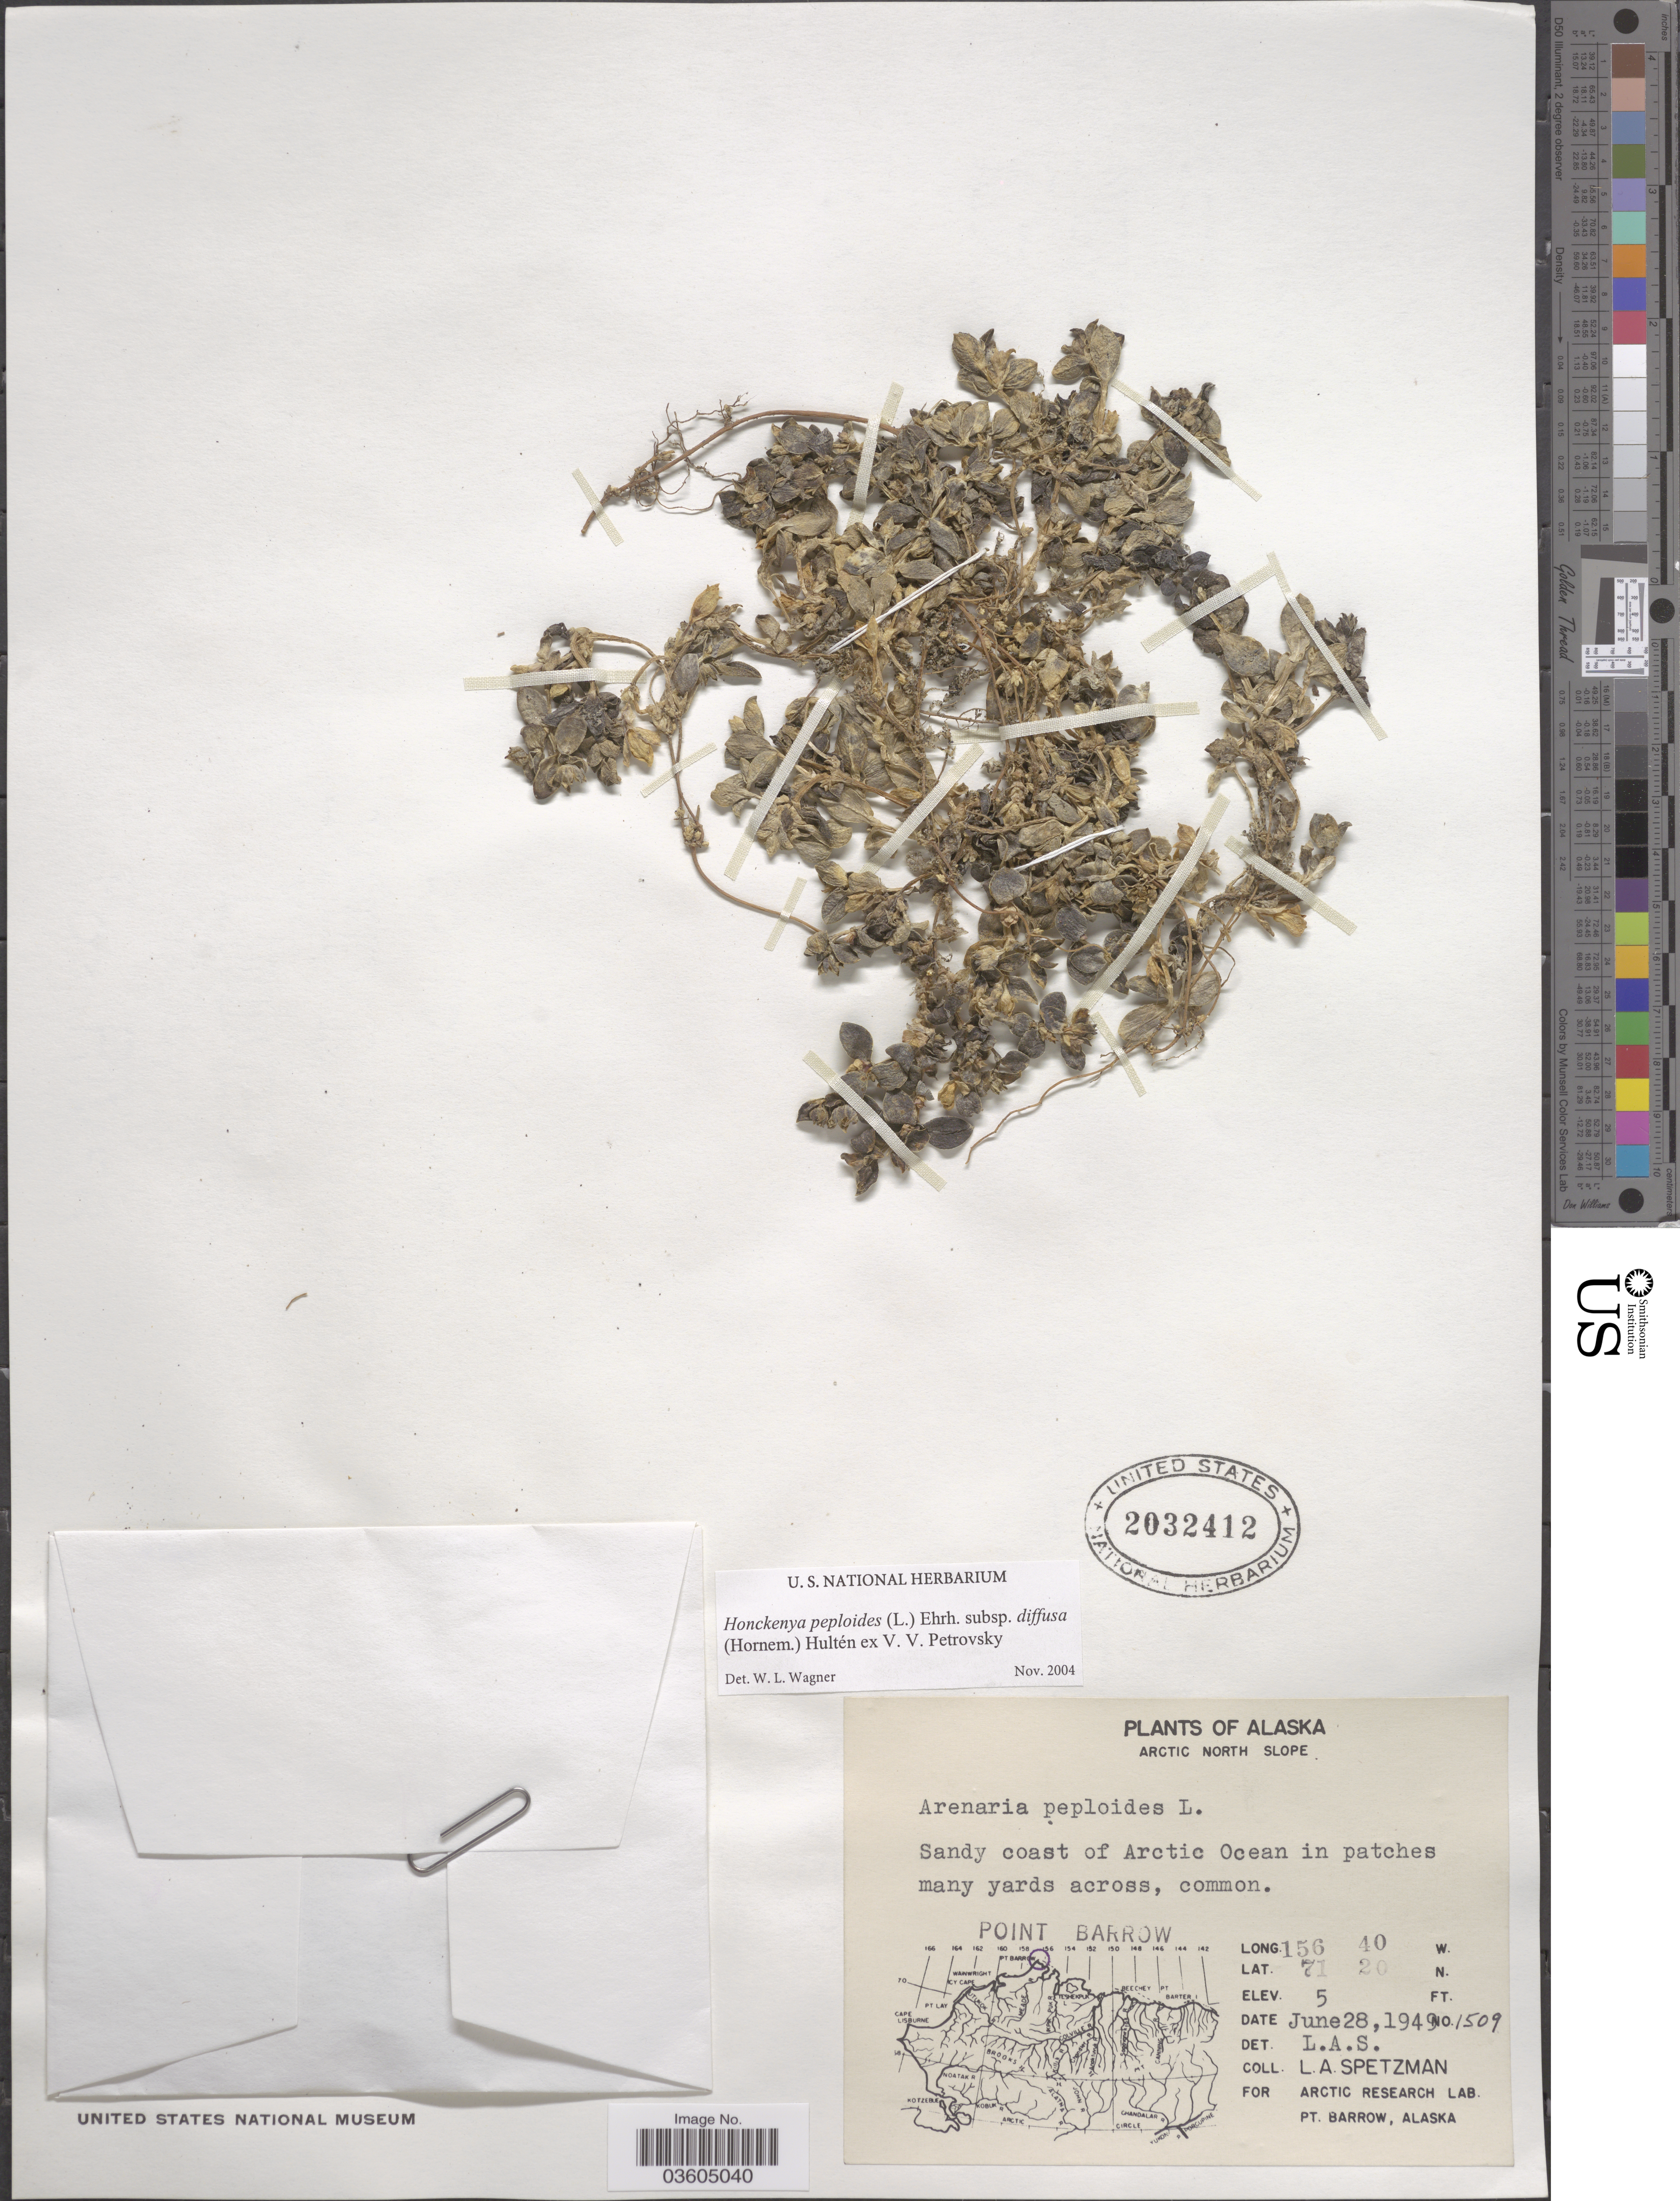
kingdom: Plantae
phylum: Tracheophyta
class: Magnoliopsida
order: Caryophyllales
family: Caryophyllaceae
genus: Honckenya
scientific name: Honckenya peploides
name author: (L.) Ehrh.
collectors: L. Spetzman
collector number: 1509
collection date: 1949-06-28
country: United States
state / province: Alaska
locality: Arctic North Slope. Sandy coast of Arctic Ocean in patches many yards across. Point Barrow.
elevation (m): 2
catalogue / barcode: US 2032412